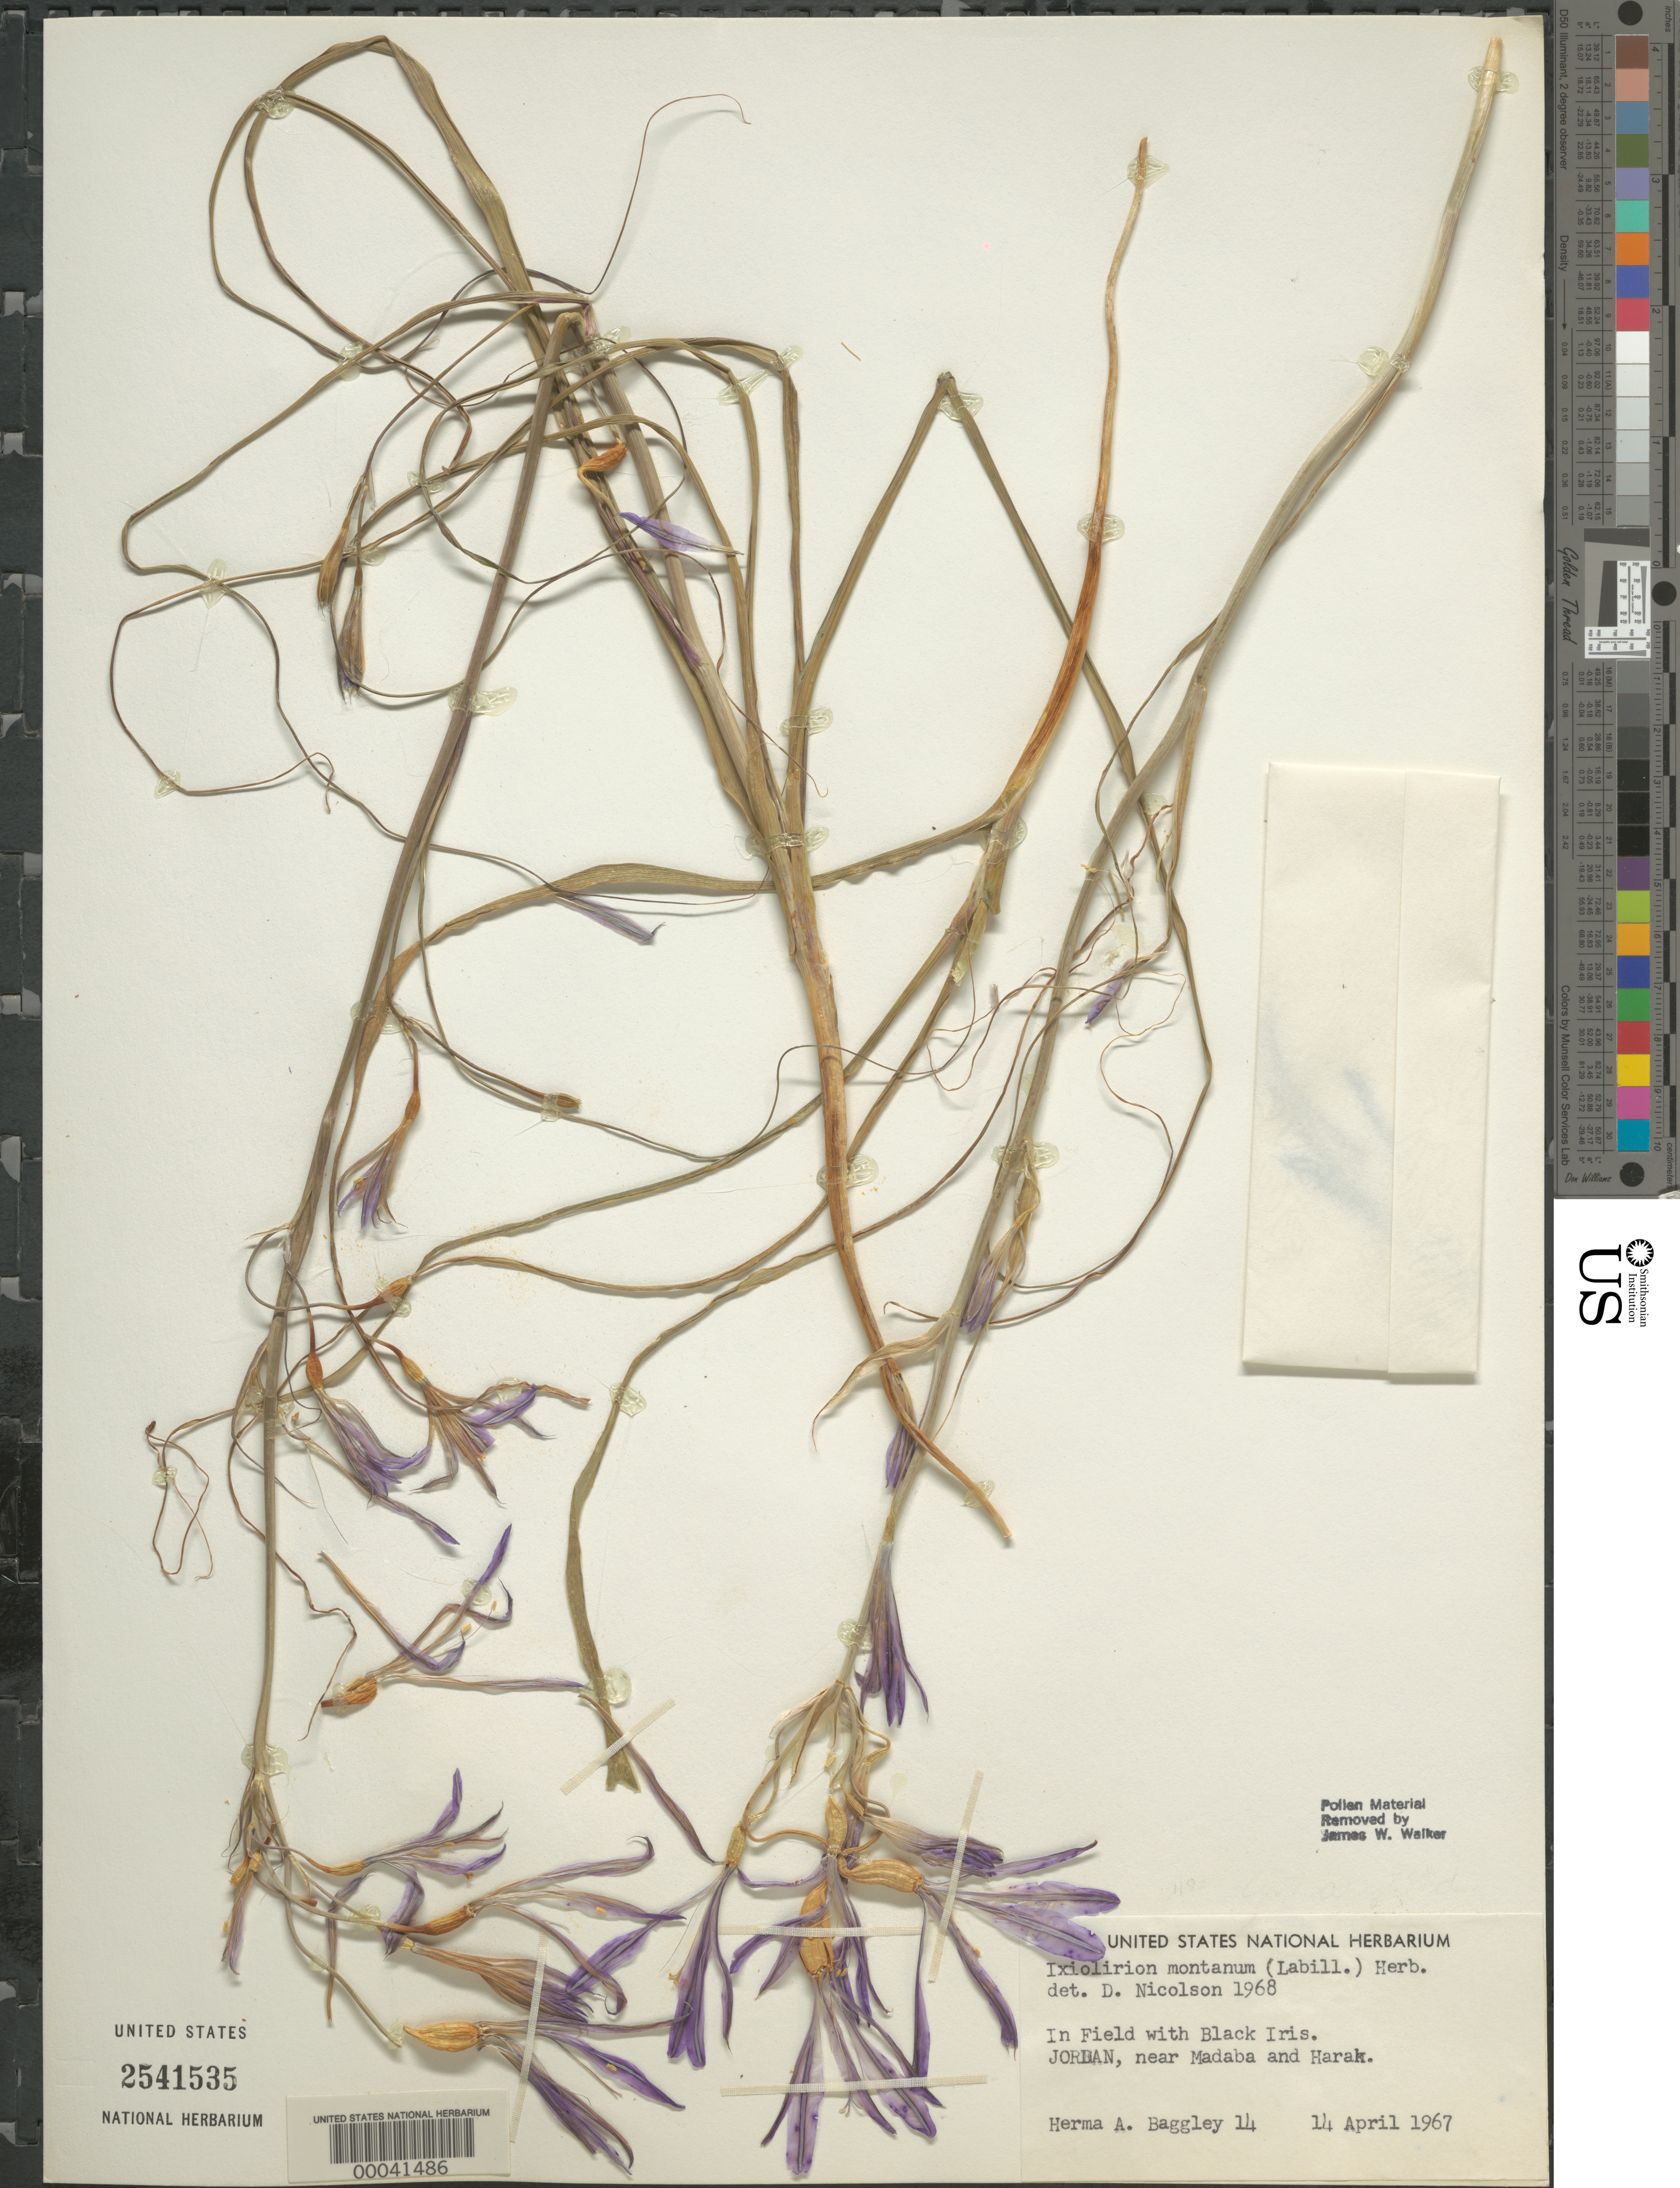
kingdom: Plantae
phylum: Tracheophyta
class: Liliopsida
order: Asparagales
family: Ixioliriaceae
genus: Ixiolirion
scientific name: Ixiolirion montanum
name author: Herb.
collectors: H. Baggley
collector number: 14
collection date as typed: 14 Apr 1967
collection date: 1967-04-14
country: Jordan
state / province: Al 'asimah / Madaba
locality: Near Madaba and Harak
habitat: In field with black iris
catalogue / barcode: US 2541535